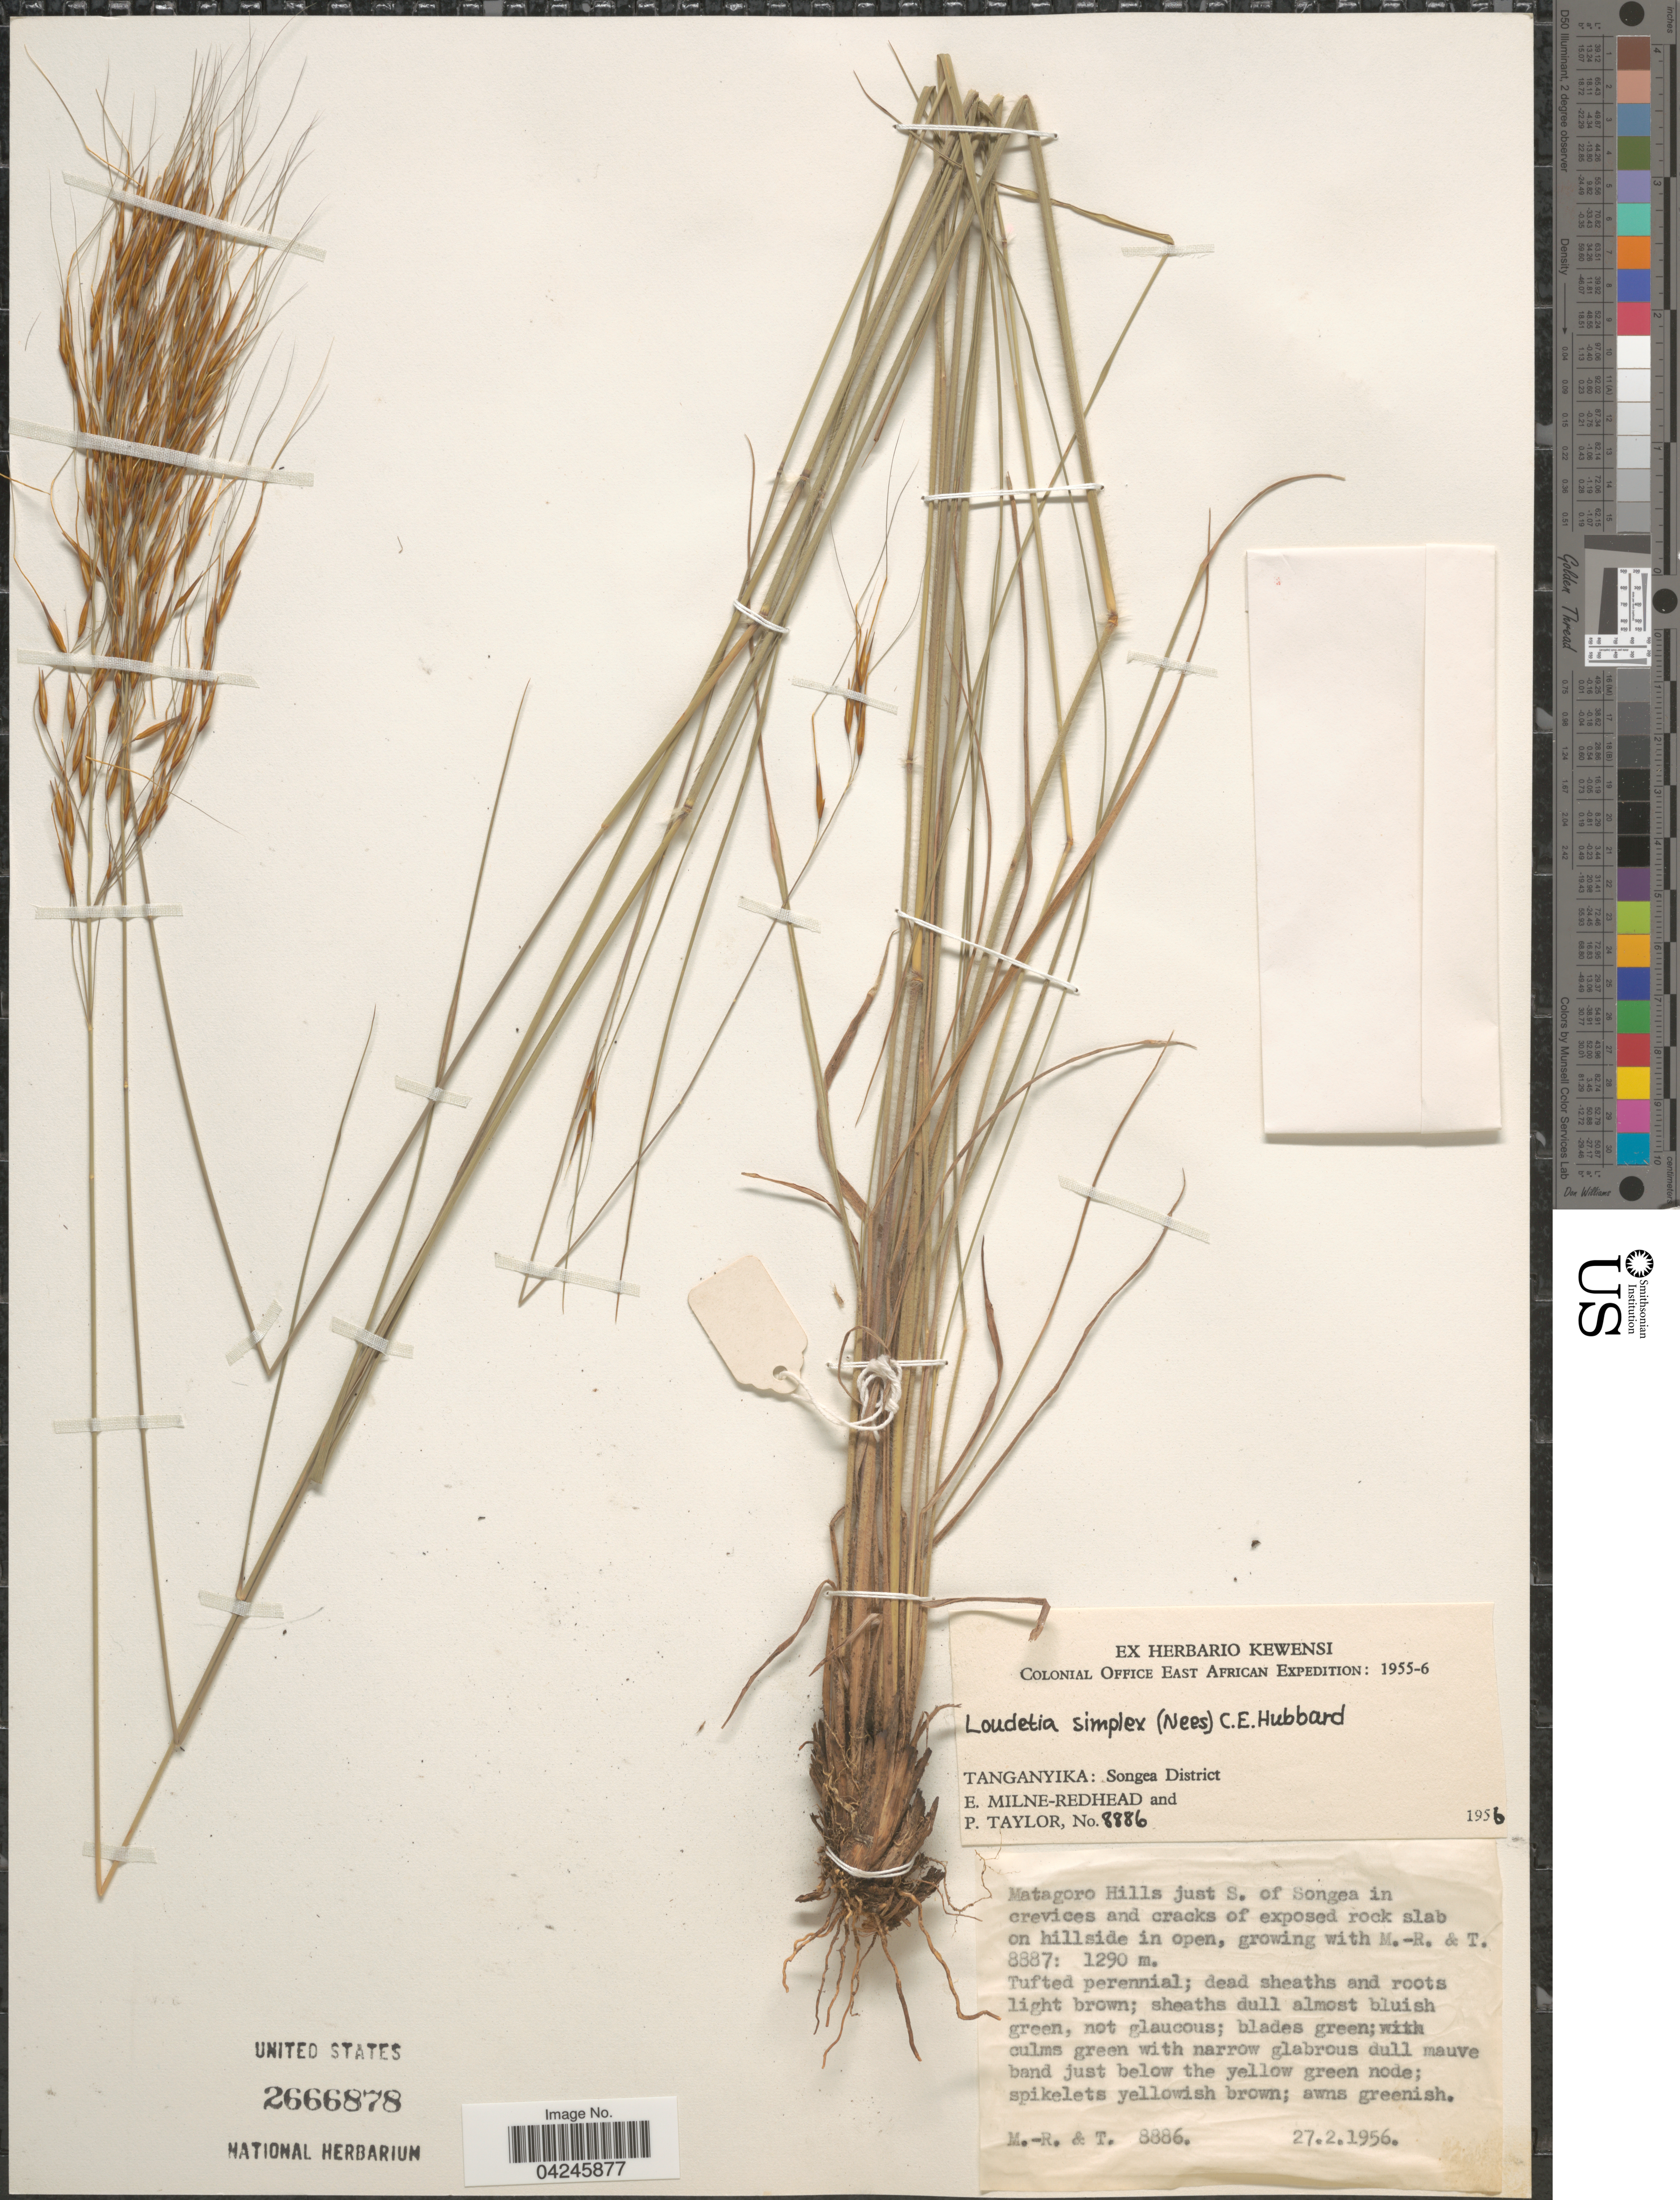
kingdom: Plantae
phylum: Tracheophyta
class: Liliopsida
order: Poales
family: Poaceae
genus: Loudetia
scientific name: Loudetia simplex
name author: (Nees) C.E. Hubb.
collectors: E. W. Milne-Redhead & P. Tayor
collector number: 8886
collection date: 1956-02-27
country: Tanzania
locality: Colonial Office East African Expedition: 1955-6. Tanganyika: Songea District. Matagoro Hills just S. of Songea in crevices and cracks of exposed rock slab on hillside in open.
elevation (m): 1290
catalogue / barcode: US 2666878